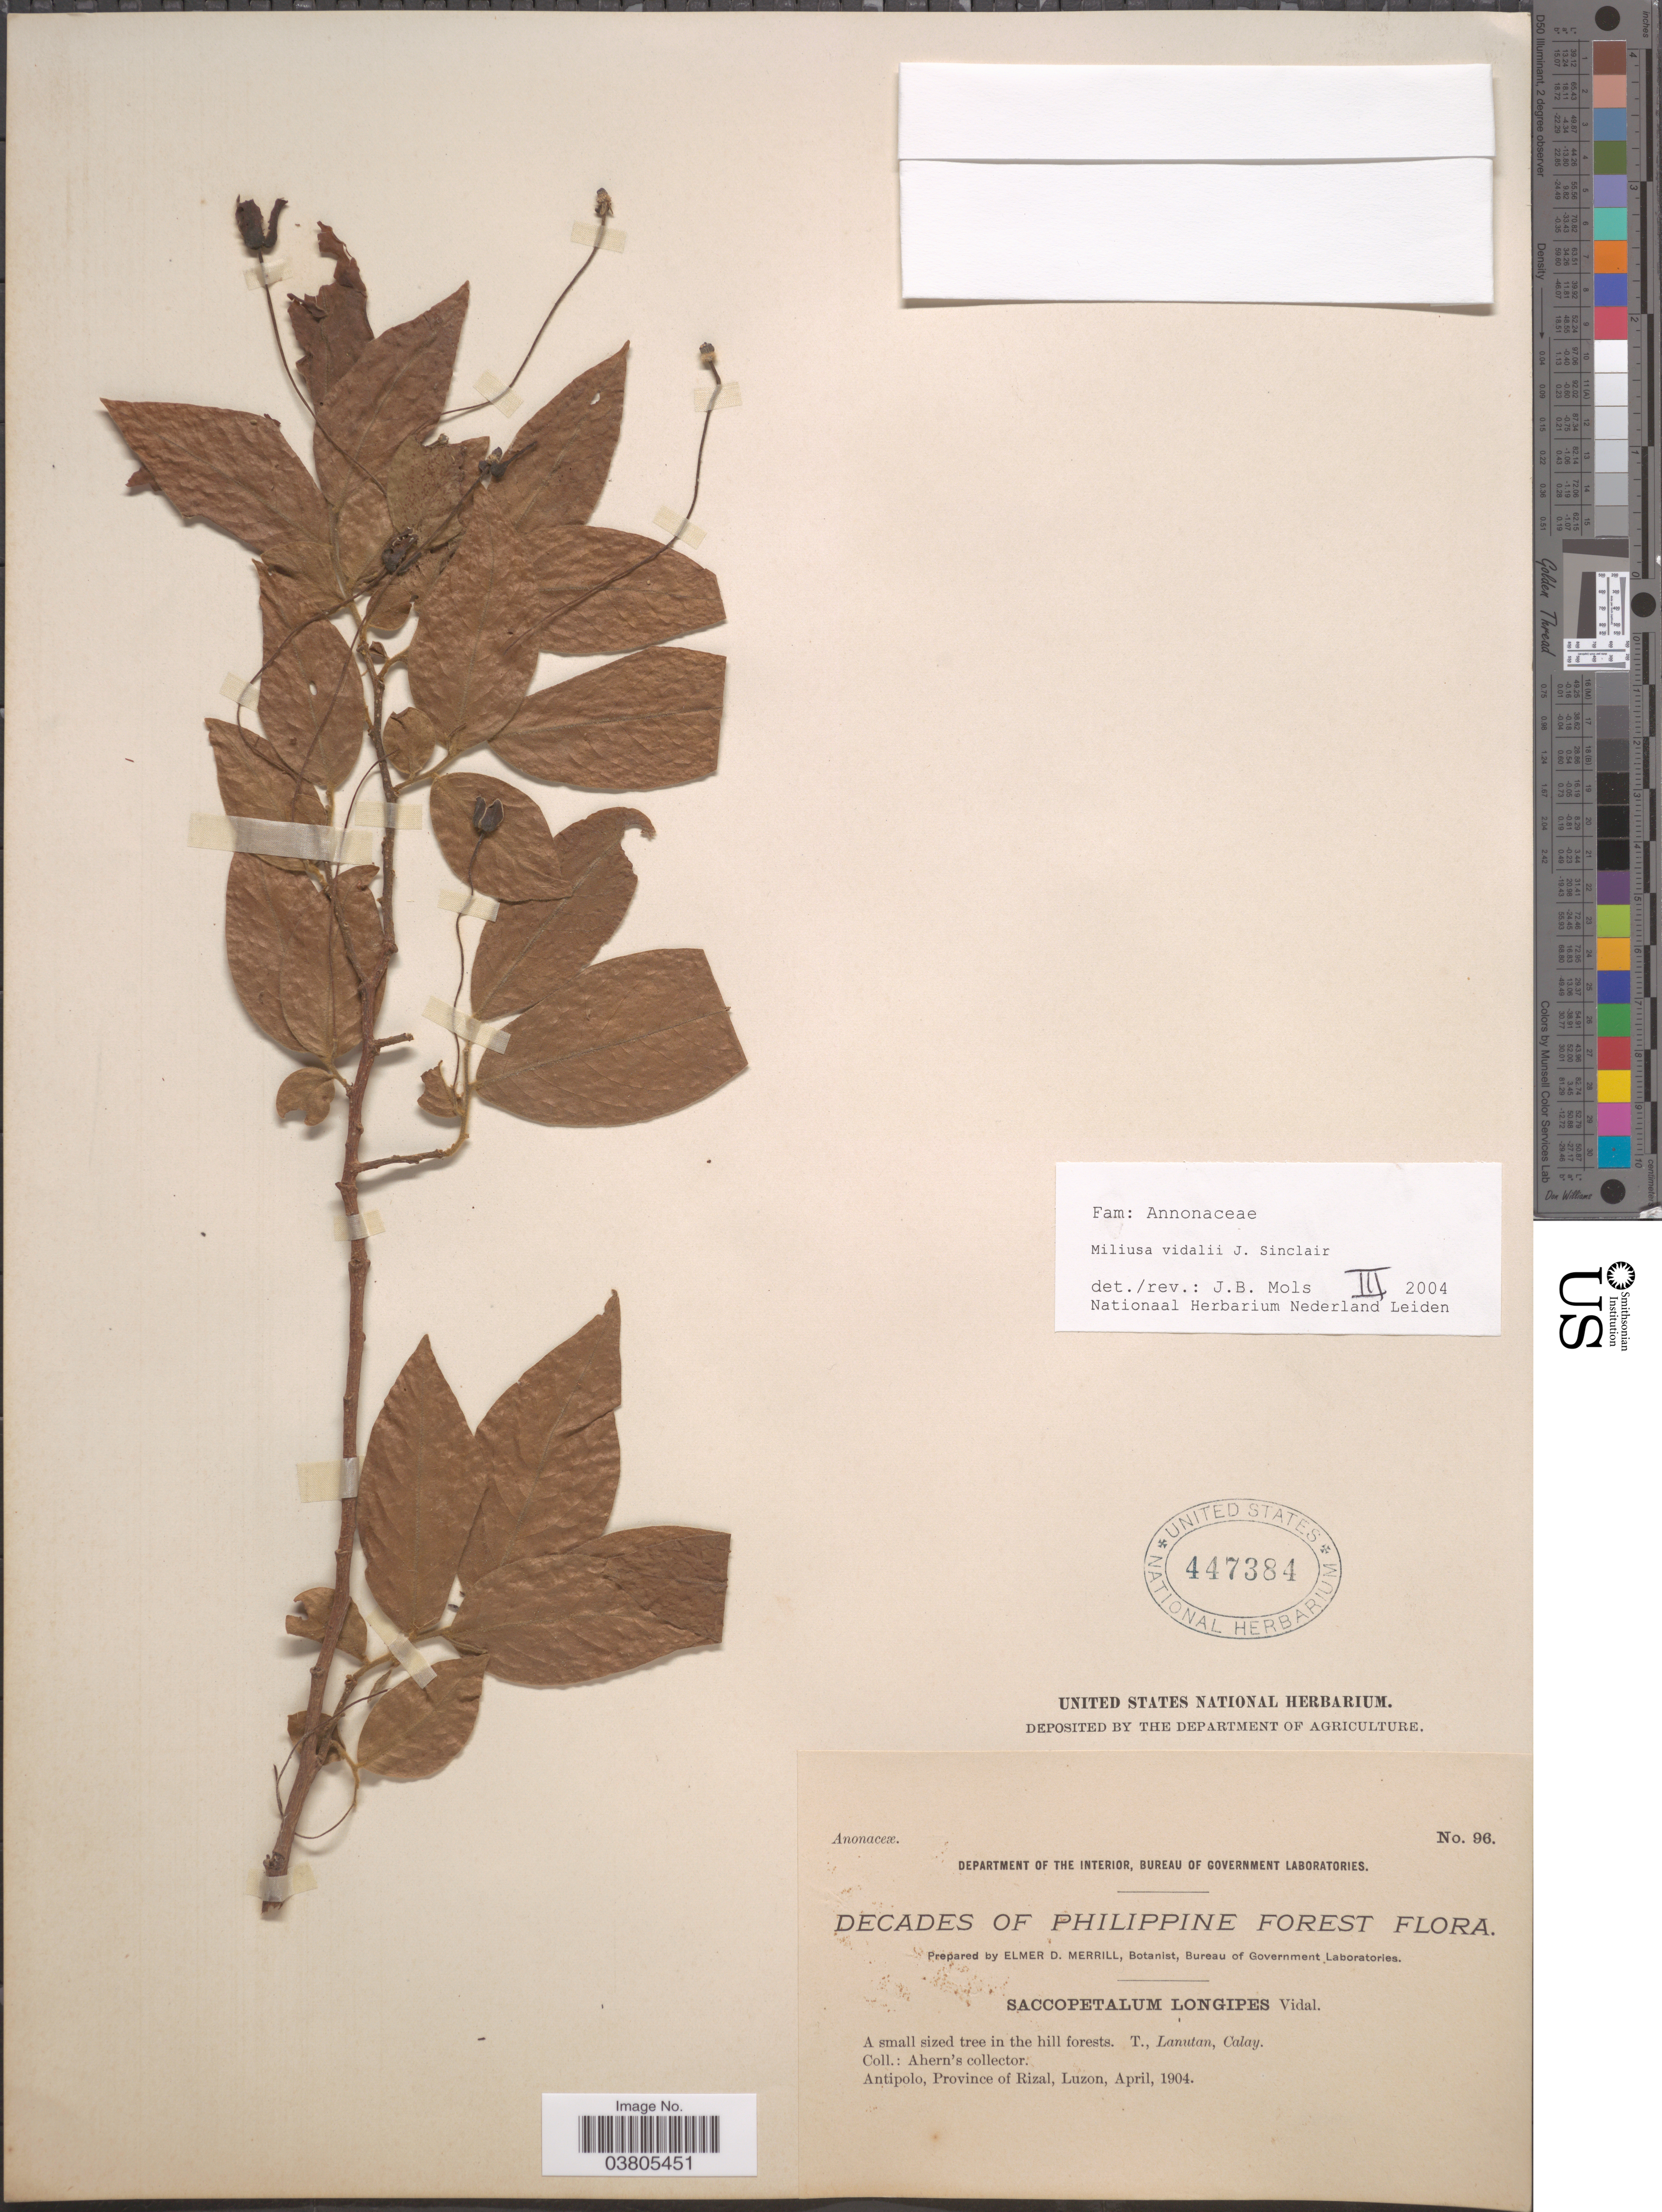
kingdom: Plantae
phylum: Tracheophyta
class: Magnoliopsida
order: Magnoliales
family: Annonaceae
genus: Miliusa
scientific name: Miliusa vidalii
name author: J. Sincl.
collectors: Ahern's collector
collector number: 96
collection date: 1904-04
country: Philippines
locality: Antipolo, Province of Rizal, Luzon.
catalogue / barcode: US 447384